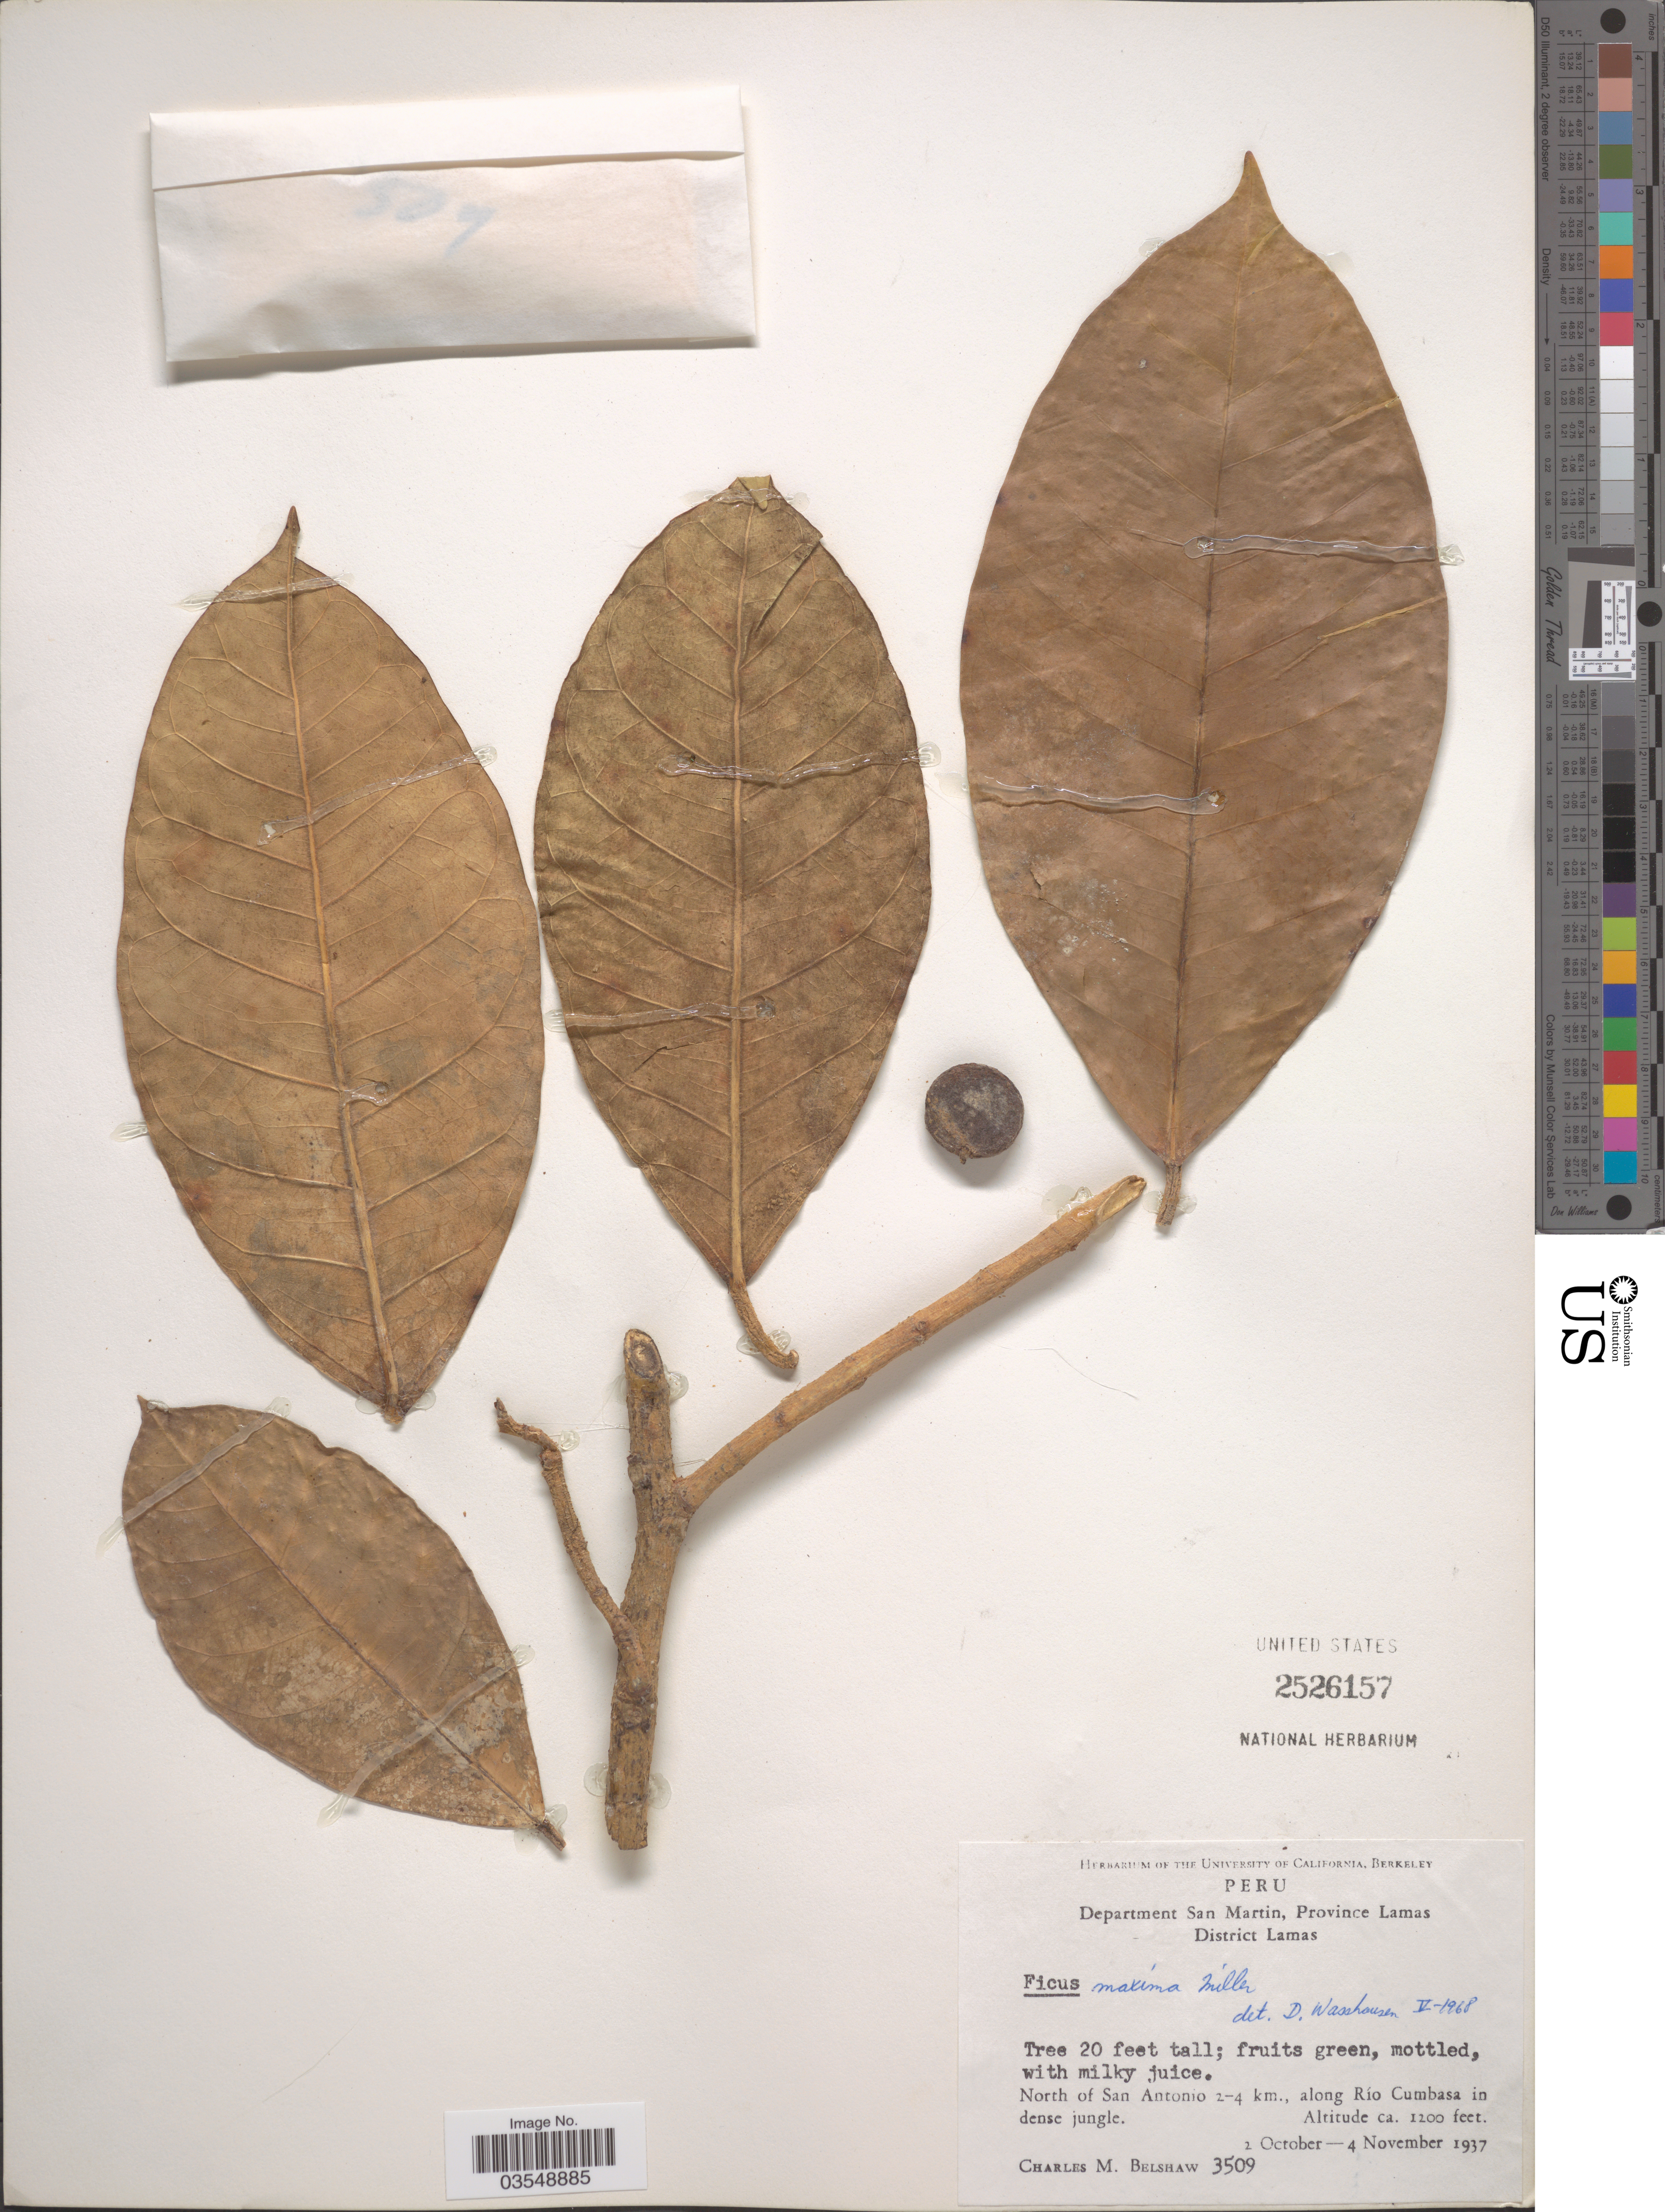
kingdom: Plantae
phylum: Tracheophyta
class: Magnoliopsida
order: Rosales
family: Moraceae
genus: Ficus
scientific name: Ficus radula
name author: Humb. & Bonpl. ex Willd.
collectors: C. Shaw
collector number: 3509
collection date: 1937-10-02/1937-11-04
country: Peru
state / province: San Martín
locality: Department San Martin, Province Lamas. District Lamas. North of San Antonio 2-4 km., along Río Cumbasa in dense jungle.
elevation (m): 366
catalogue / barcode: US 2526157